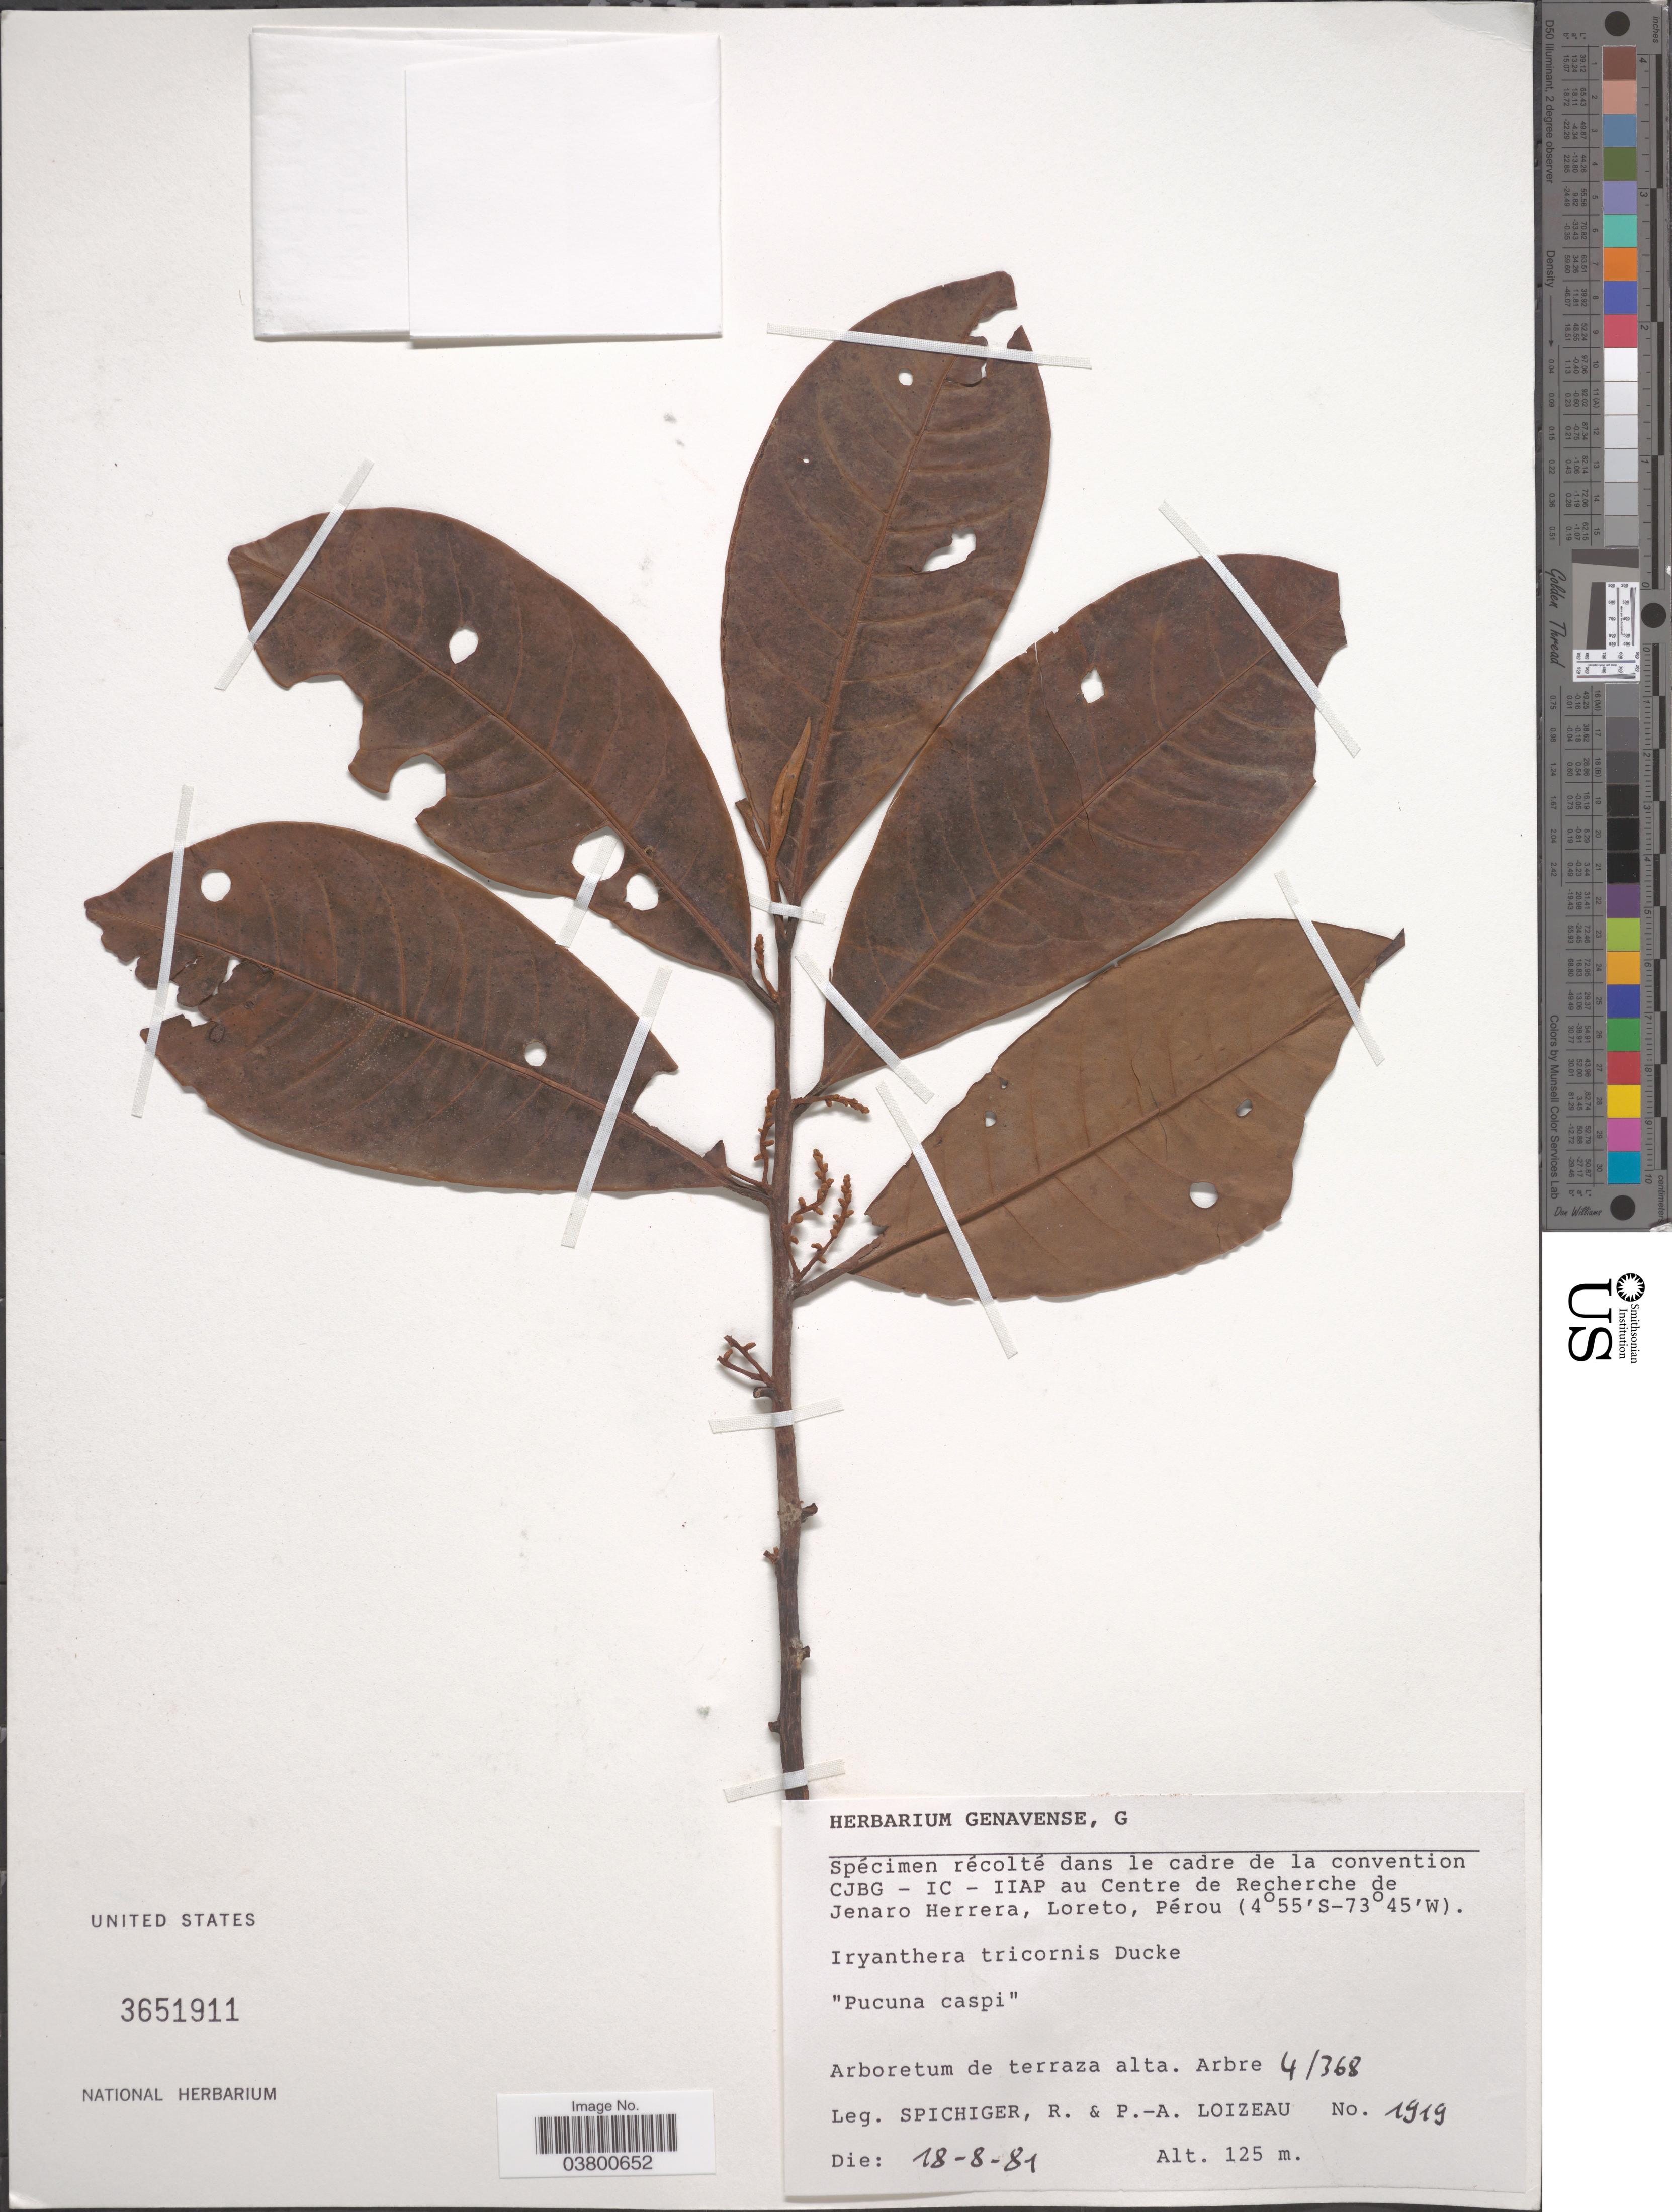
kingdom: Plantae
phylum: Tracheophyta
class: Magnoliopsida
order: Magnoliales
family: Myristicaceae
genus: Iryanthera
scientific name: Iryanthera tricornis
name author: Ducke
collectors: R. Spichiger & P. Loizeau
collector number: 1919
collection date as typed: Transcribed d/m/y: 18/8/81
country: Peru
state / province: Loreto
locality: Centre de Recherche de Jenaro Herrera, Loreto, Pérou. Arboretum de terraza alta. Arbre 4/368.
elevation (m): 125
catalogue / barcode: US 3651911